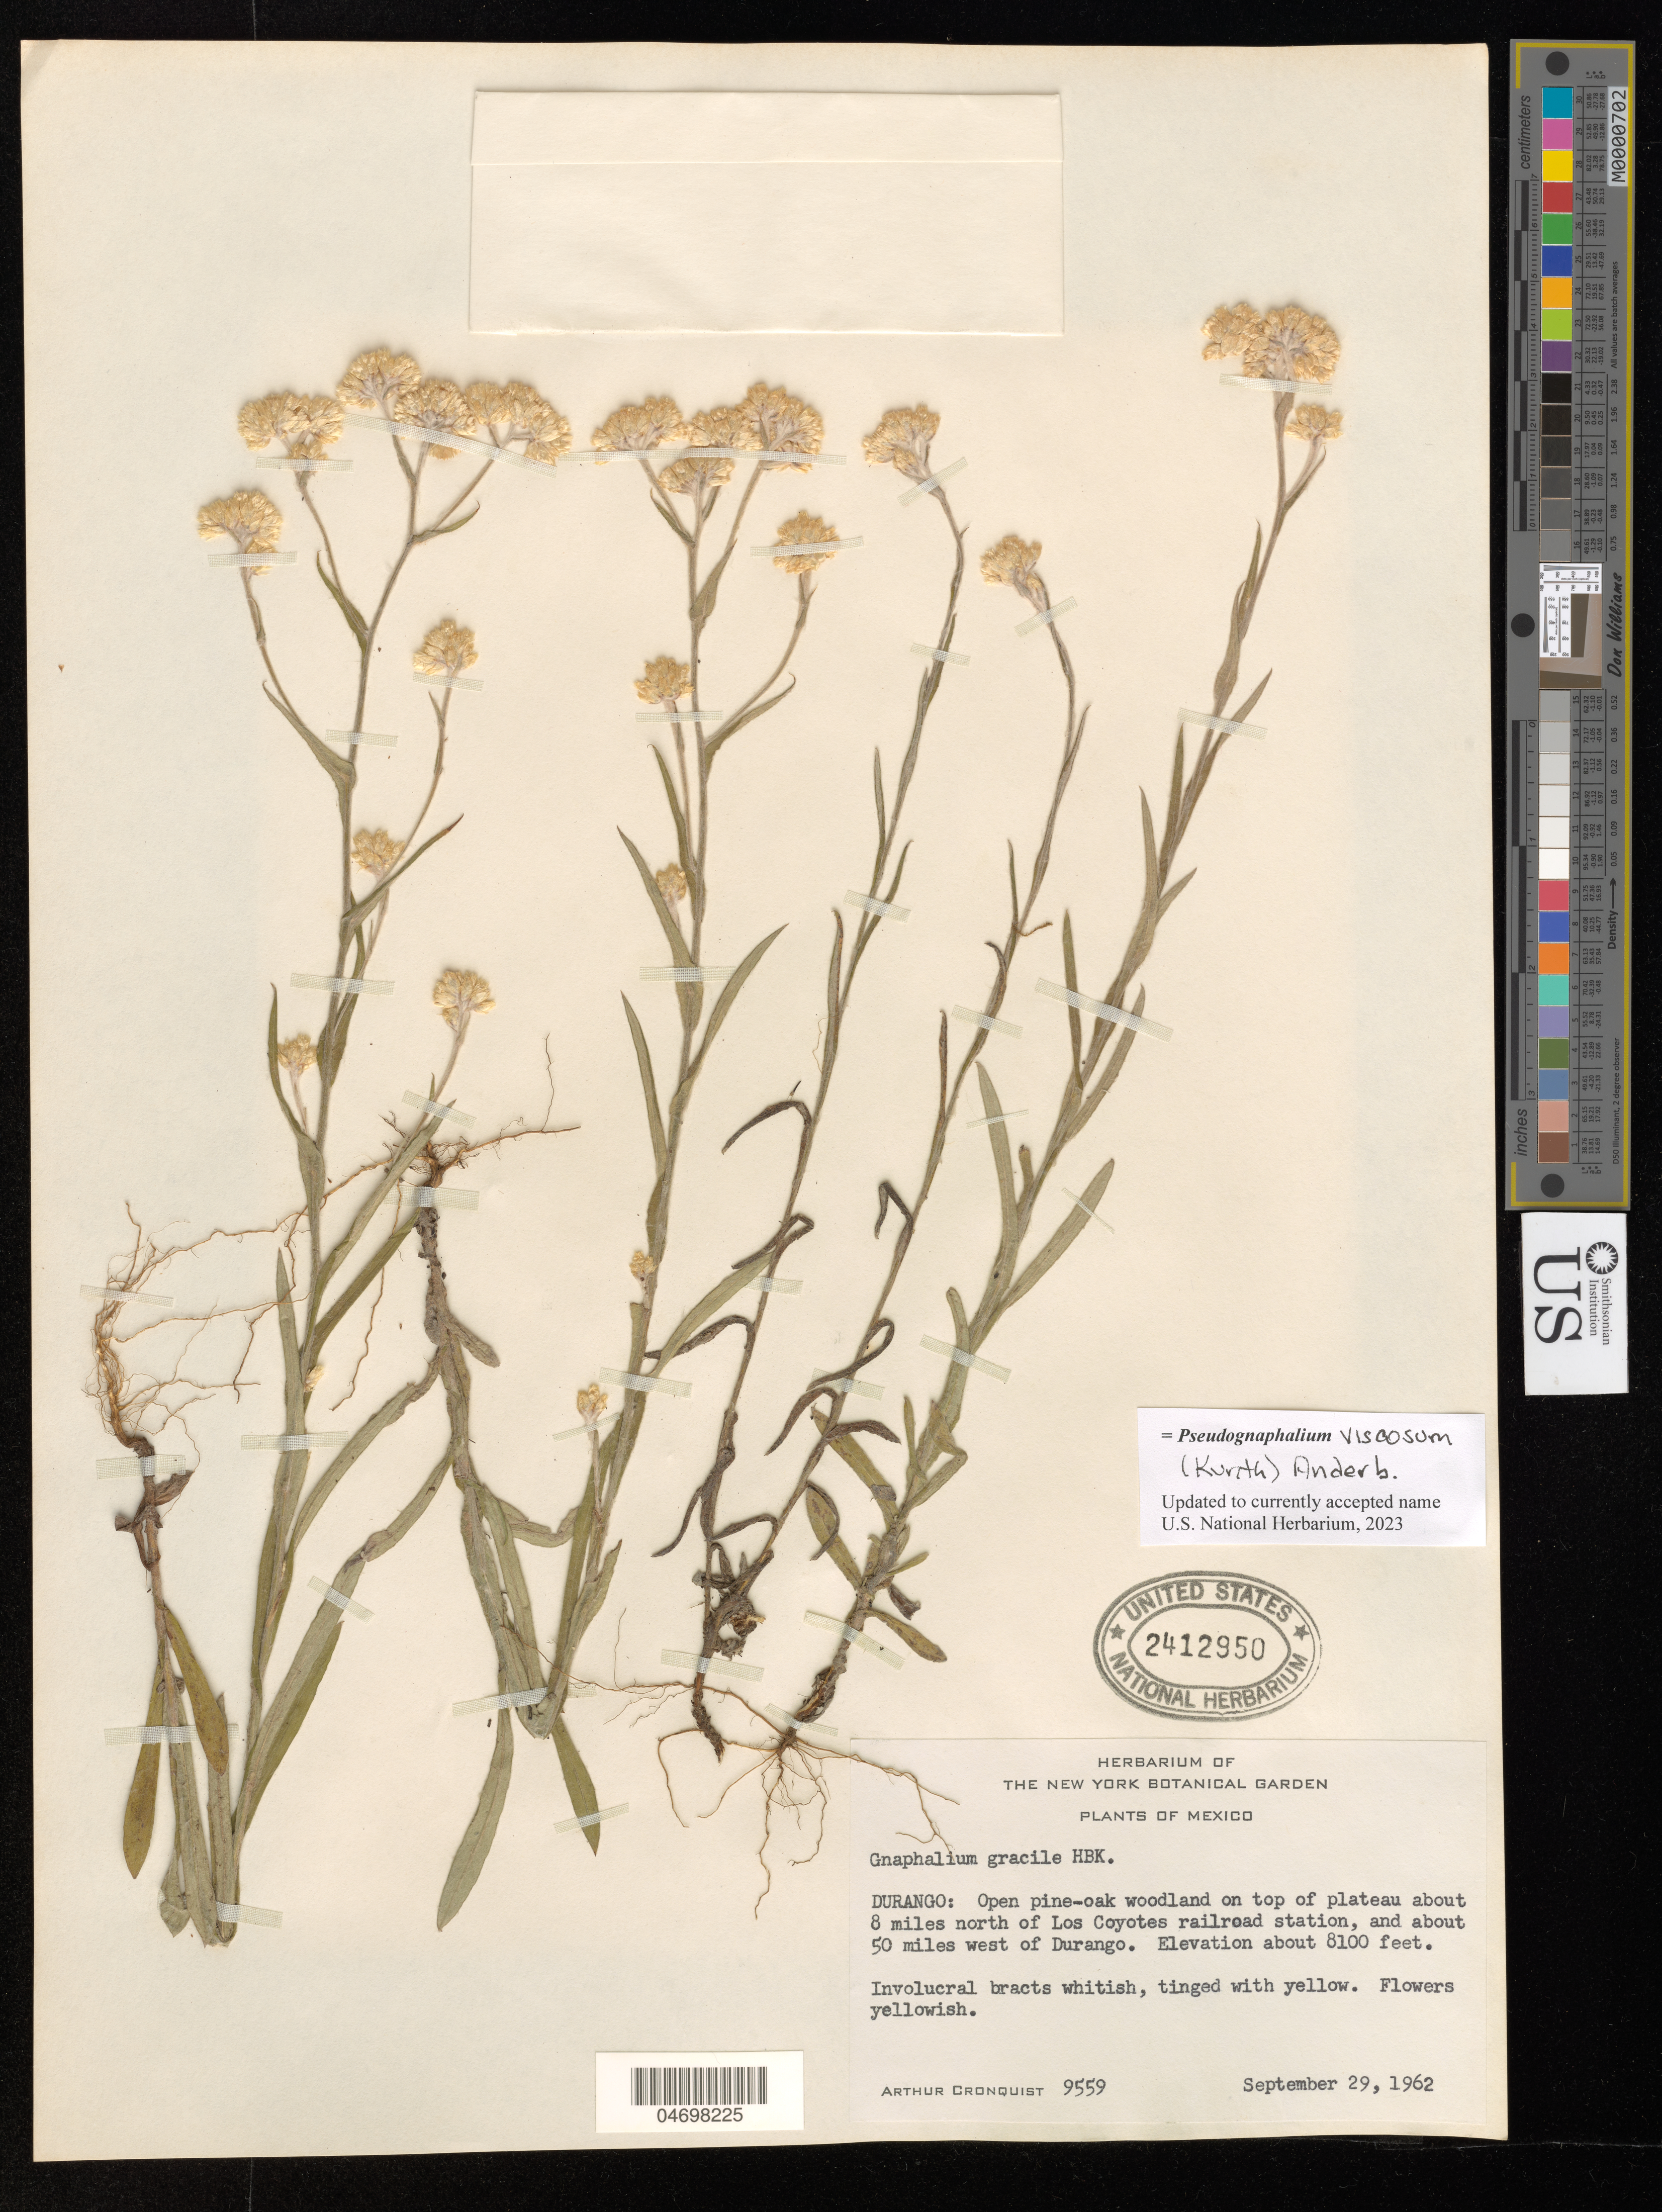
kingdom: Plantae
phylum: Tracheophyta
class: Magnoliopsida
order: Asterales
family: Asteraceae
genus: Pseudognaphalium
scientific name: Pseudognaphalium arizonicum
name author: (A. Gray) Anderb.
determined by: Nesom, Guy L.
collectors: A. J. Cronquist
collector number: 9559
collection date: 1962-09-29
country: Mexico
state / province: Durango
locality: Open pine-oak woodland on top of plateau about 8 miles north of Los Coyotes railroad station, and about 50 miles west of Durango.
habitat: Open pine-oak woodland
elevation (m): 2469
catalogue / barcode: US 2412950